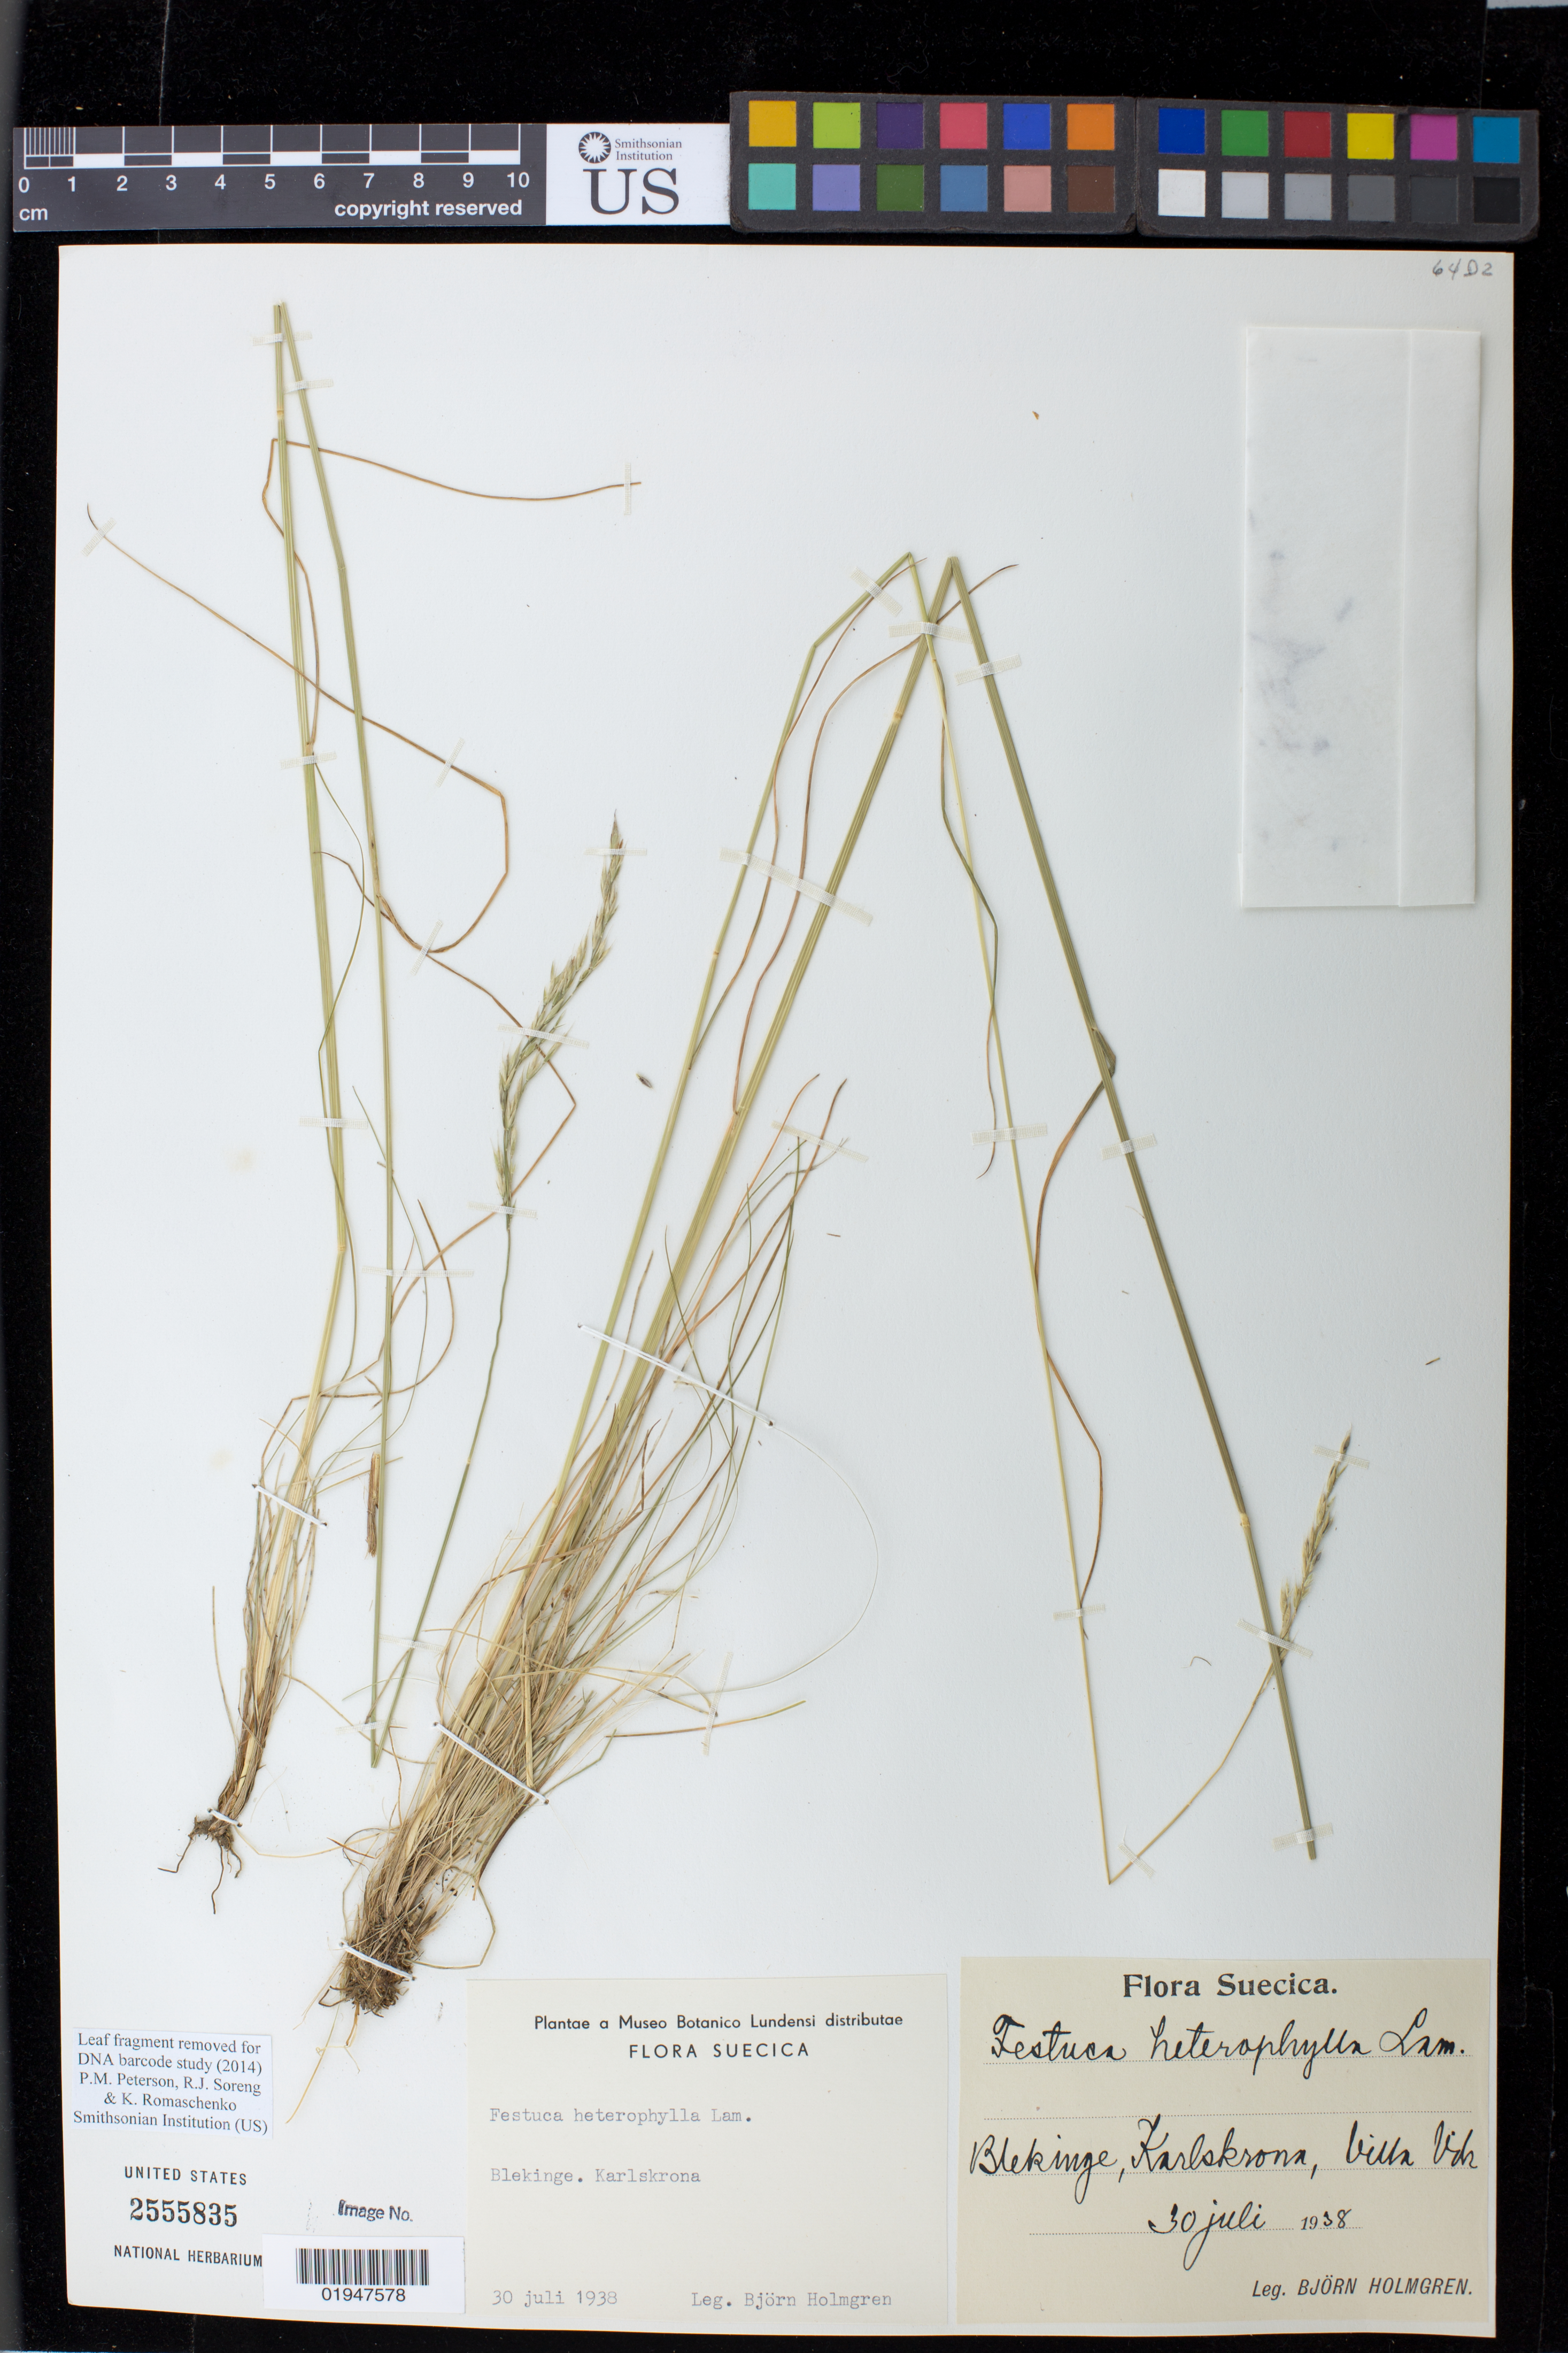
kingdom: Plantae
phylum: Tracheophyta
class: Liliopsida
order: Poales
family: Poaceae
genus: Festuca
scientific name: Festuca heterophylla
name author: Lam.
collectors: B. Holmgren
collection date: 1938-07-30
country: Sweden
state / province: Blekinge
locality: Karlskrona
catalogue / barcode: US 2555835